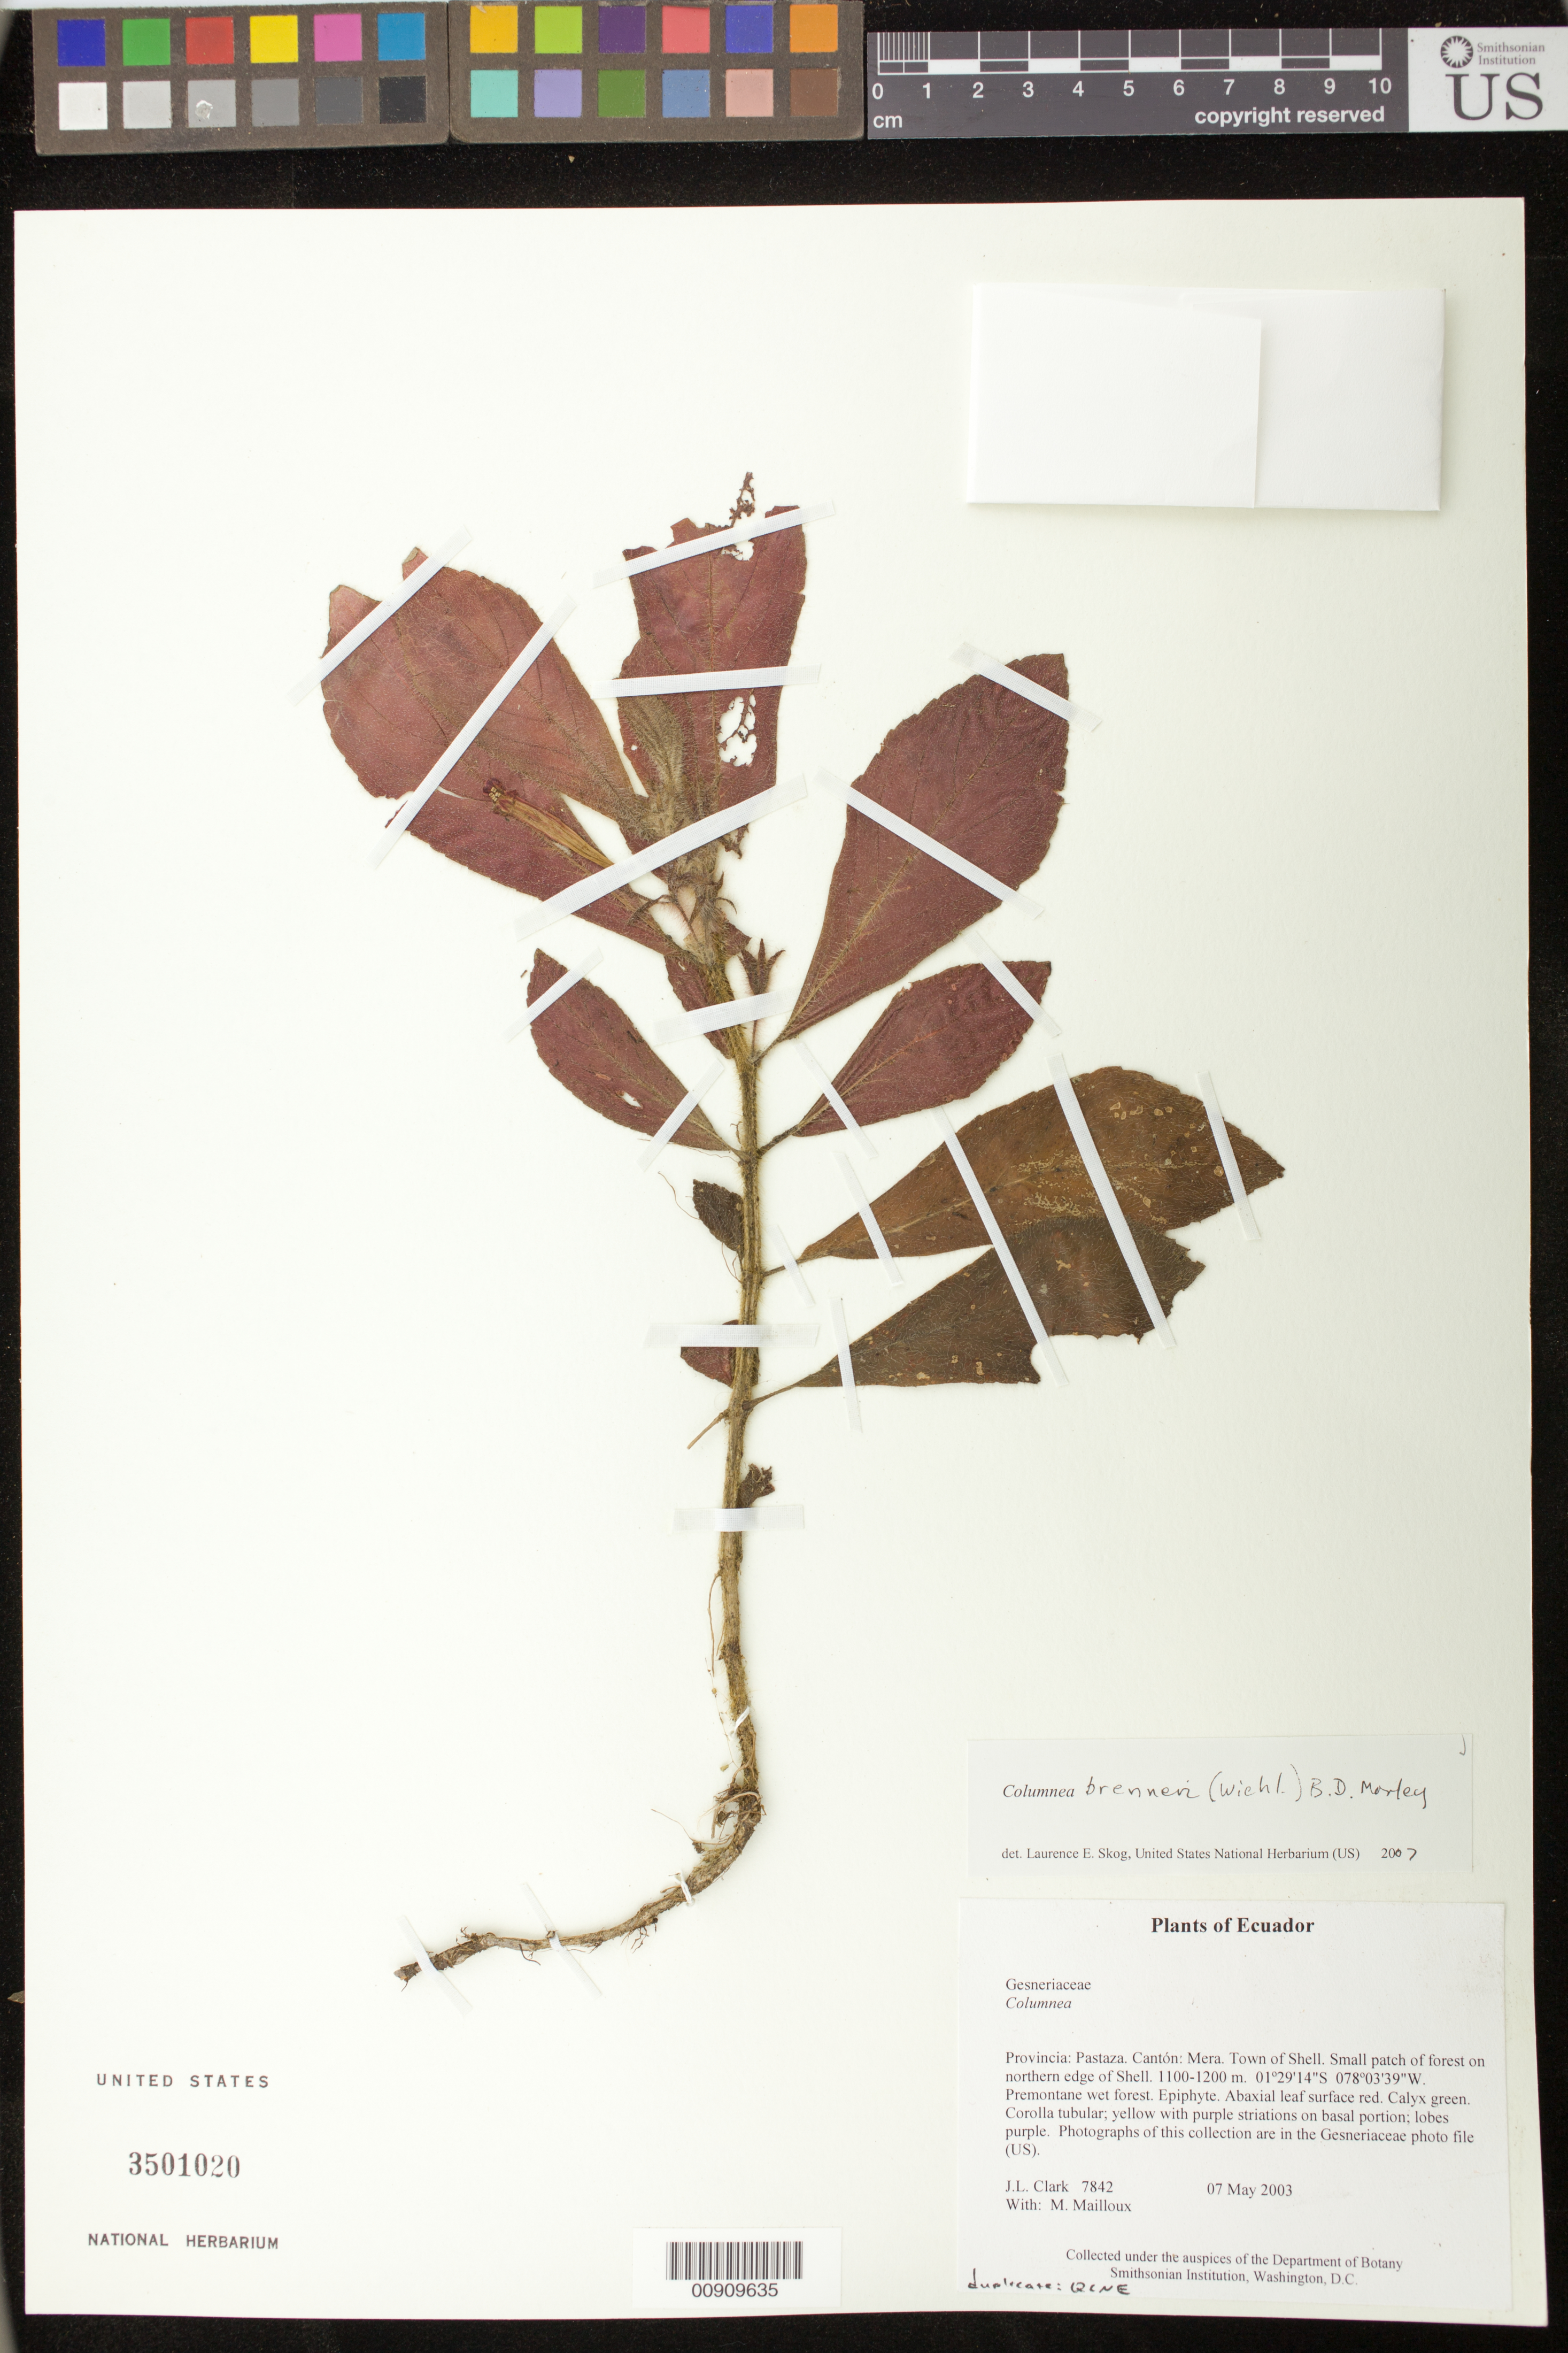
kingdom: Plantae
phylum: Tracheophyta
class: Magnoliopsida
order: Lamiales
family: Gesneriaceae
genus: Columnea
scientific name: Columnea brenneri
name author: (Wiehler) B.D. Morley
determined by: Skog, Laurence E.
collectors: J. L. Clark & M. Mailloux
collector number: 7842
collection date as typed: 07 May 2003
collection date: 2003-05-07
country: Ecuador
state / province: Pastaza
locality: Mera. Town of Shell. Small patch of forest on northern edge of Shell.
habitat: Premontane wet forest.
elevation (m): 1100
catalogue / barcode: US 3501020